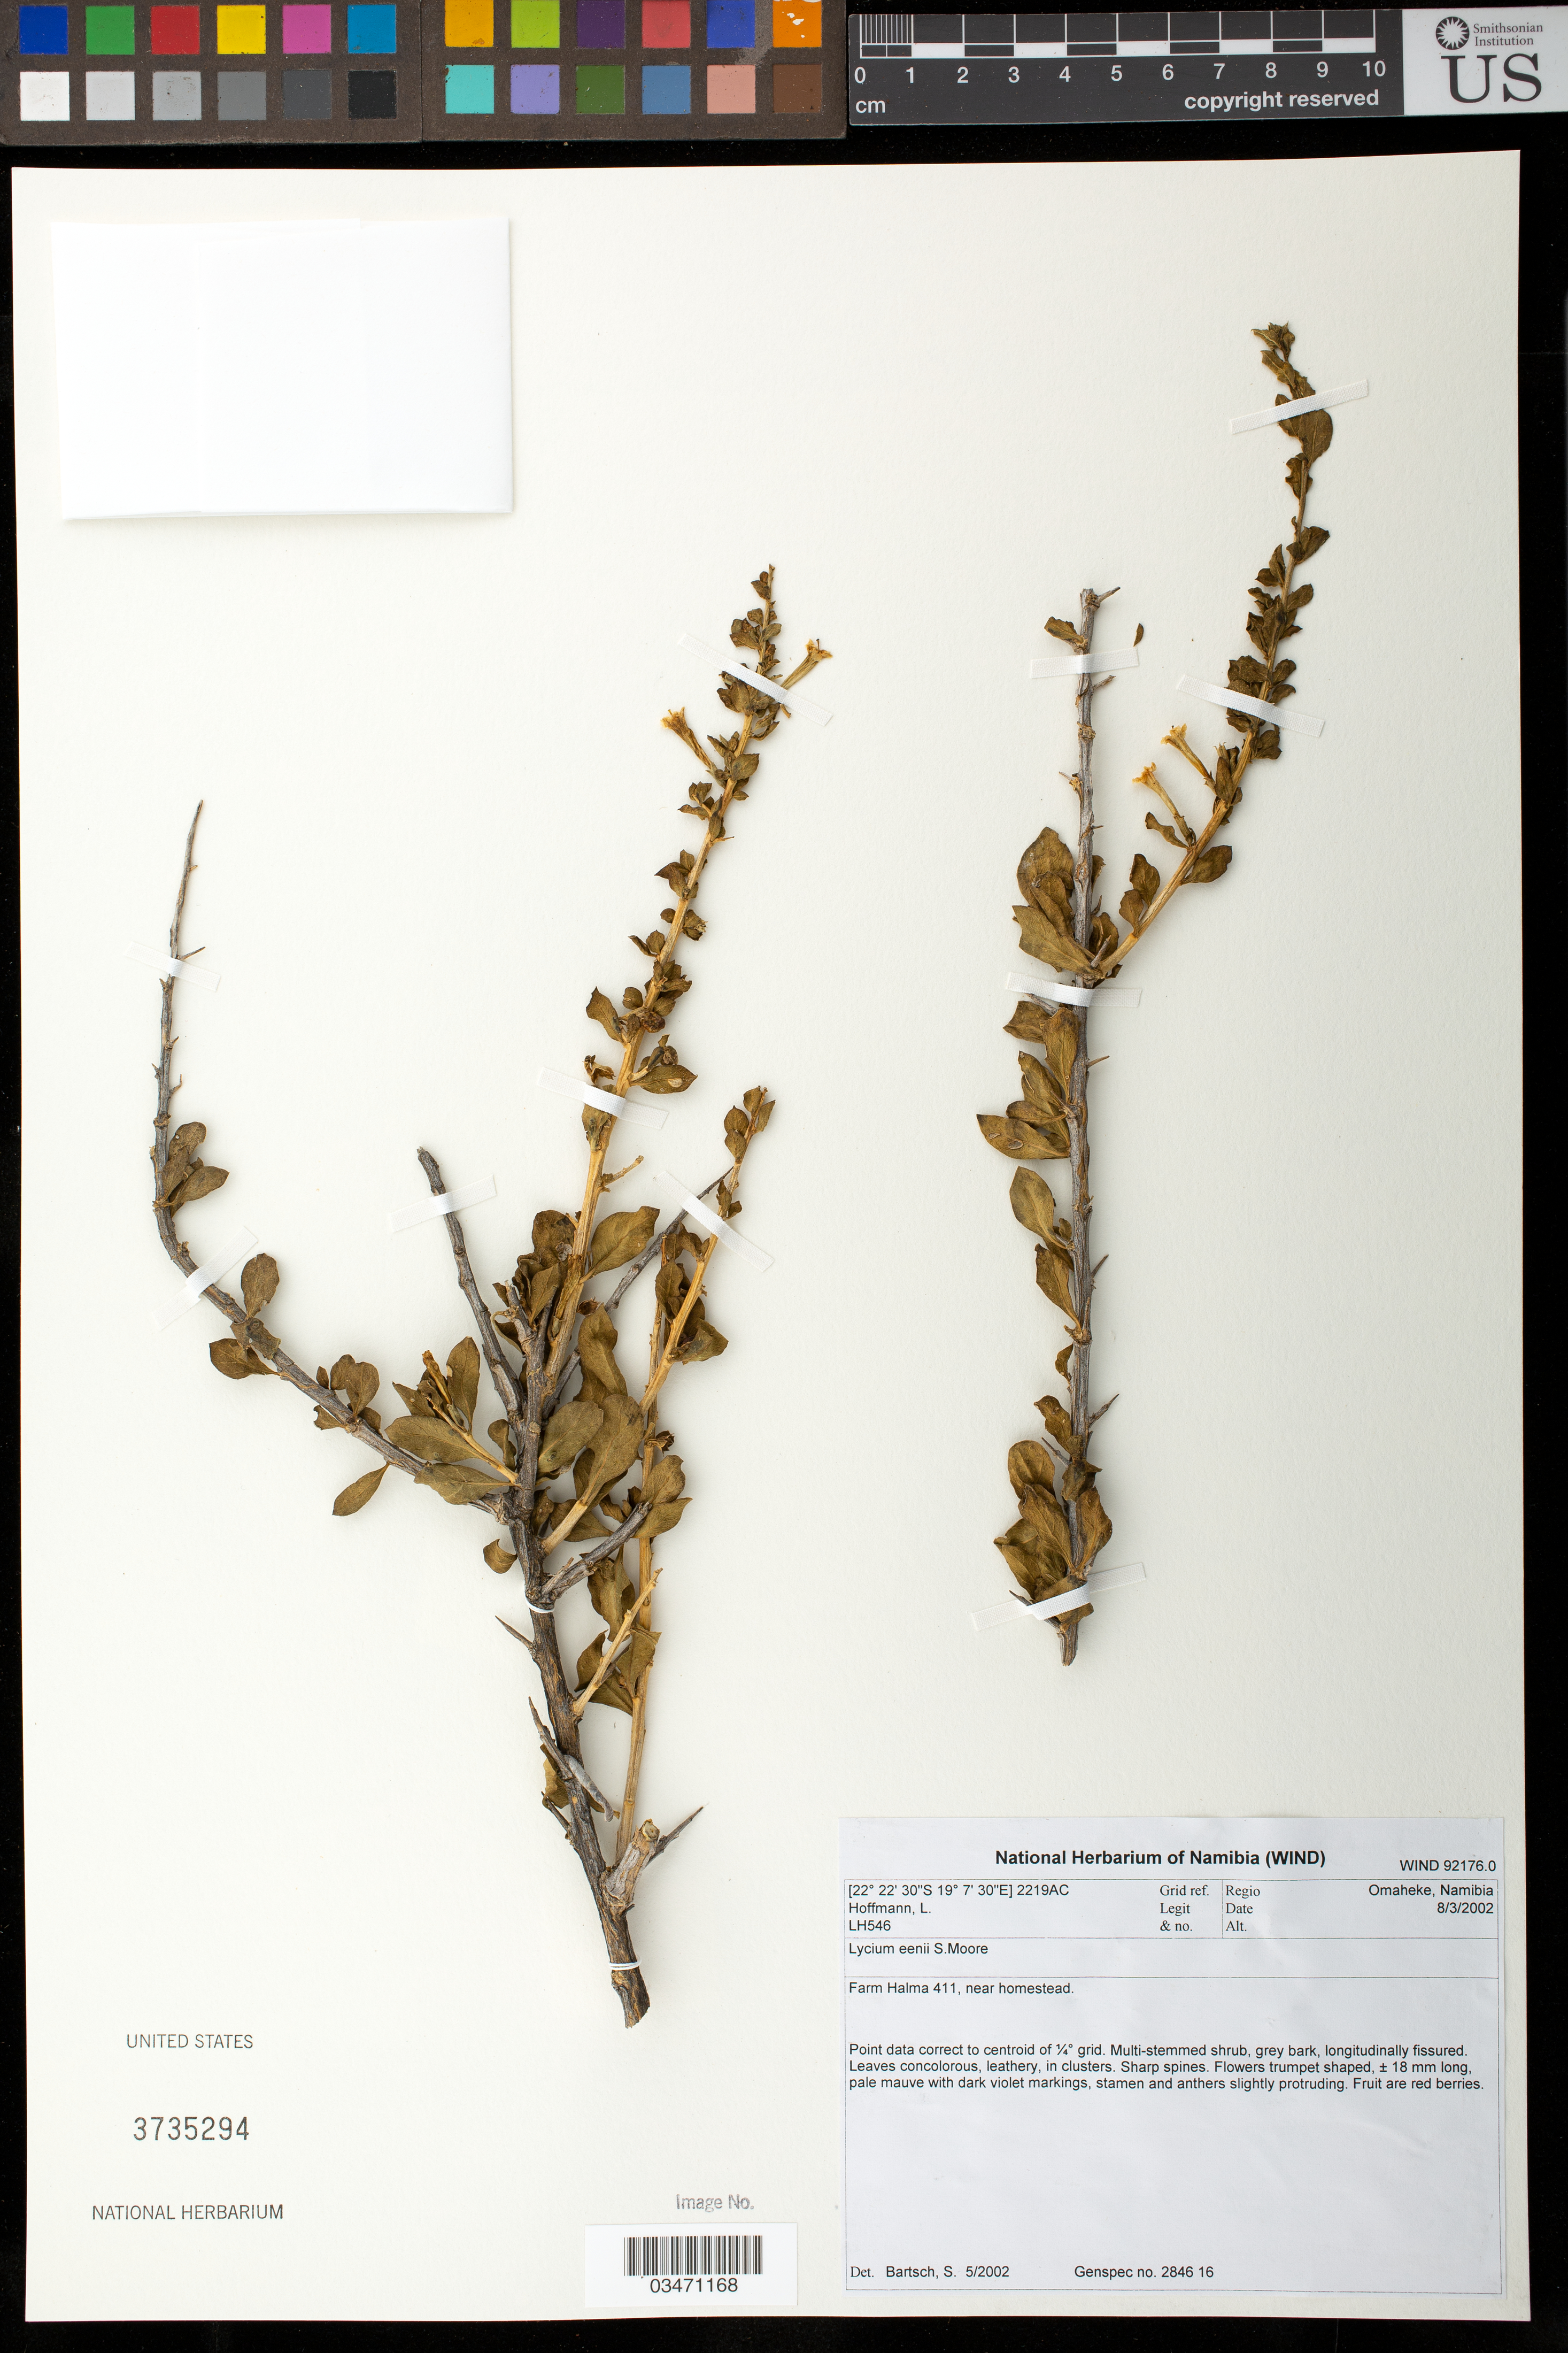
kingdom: Plantae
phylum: Tracheophyta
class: Magnoliopsida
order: Solanales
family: Solanaceae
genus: Lycium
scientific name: Lycium eenii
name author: S. Moore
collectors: L. Hoffmann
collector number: HL546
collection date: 2002-03-08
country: Namibia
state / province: Omaheke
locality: Farm Halma 411, near homestead.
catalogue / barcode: US 3735294